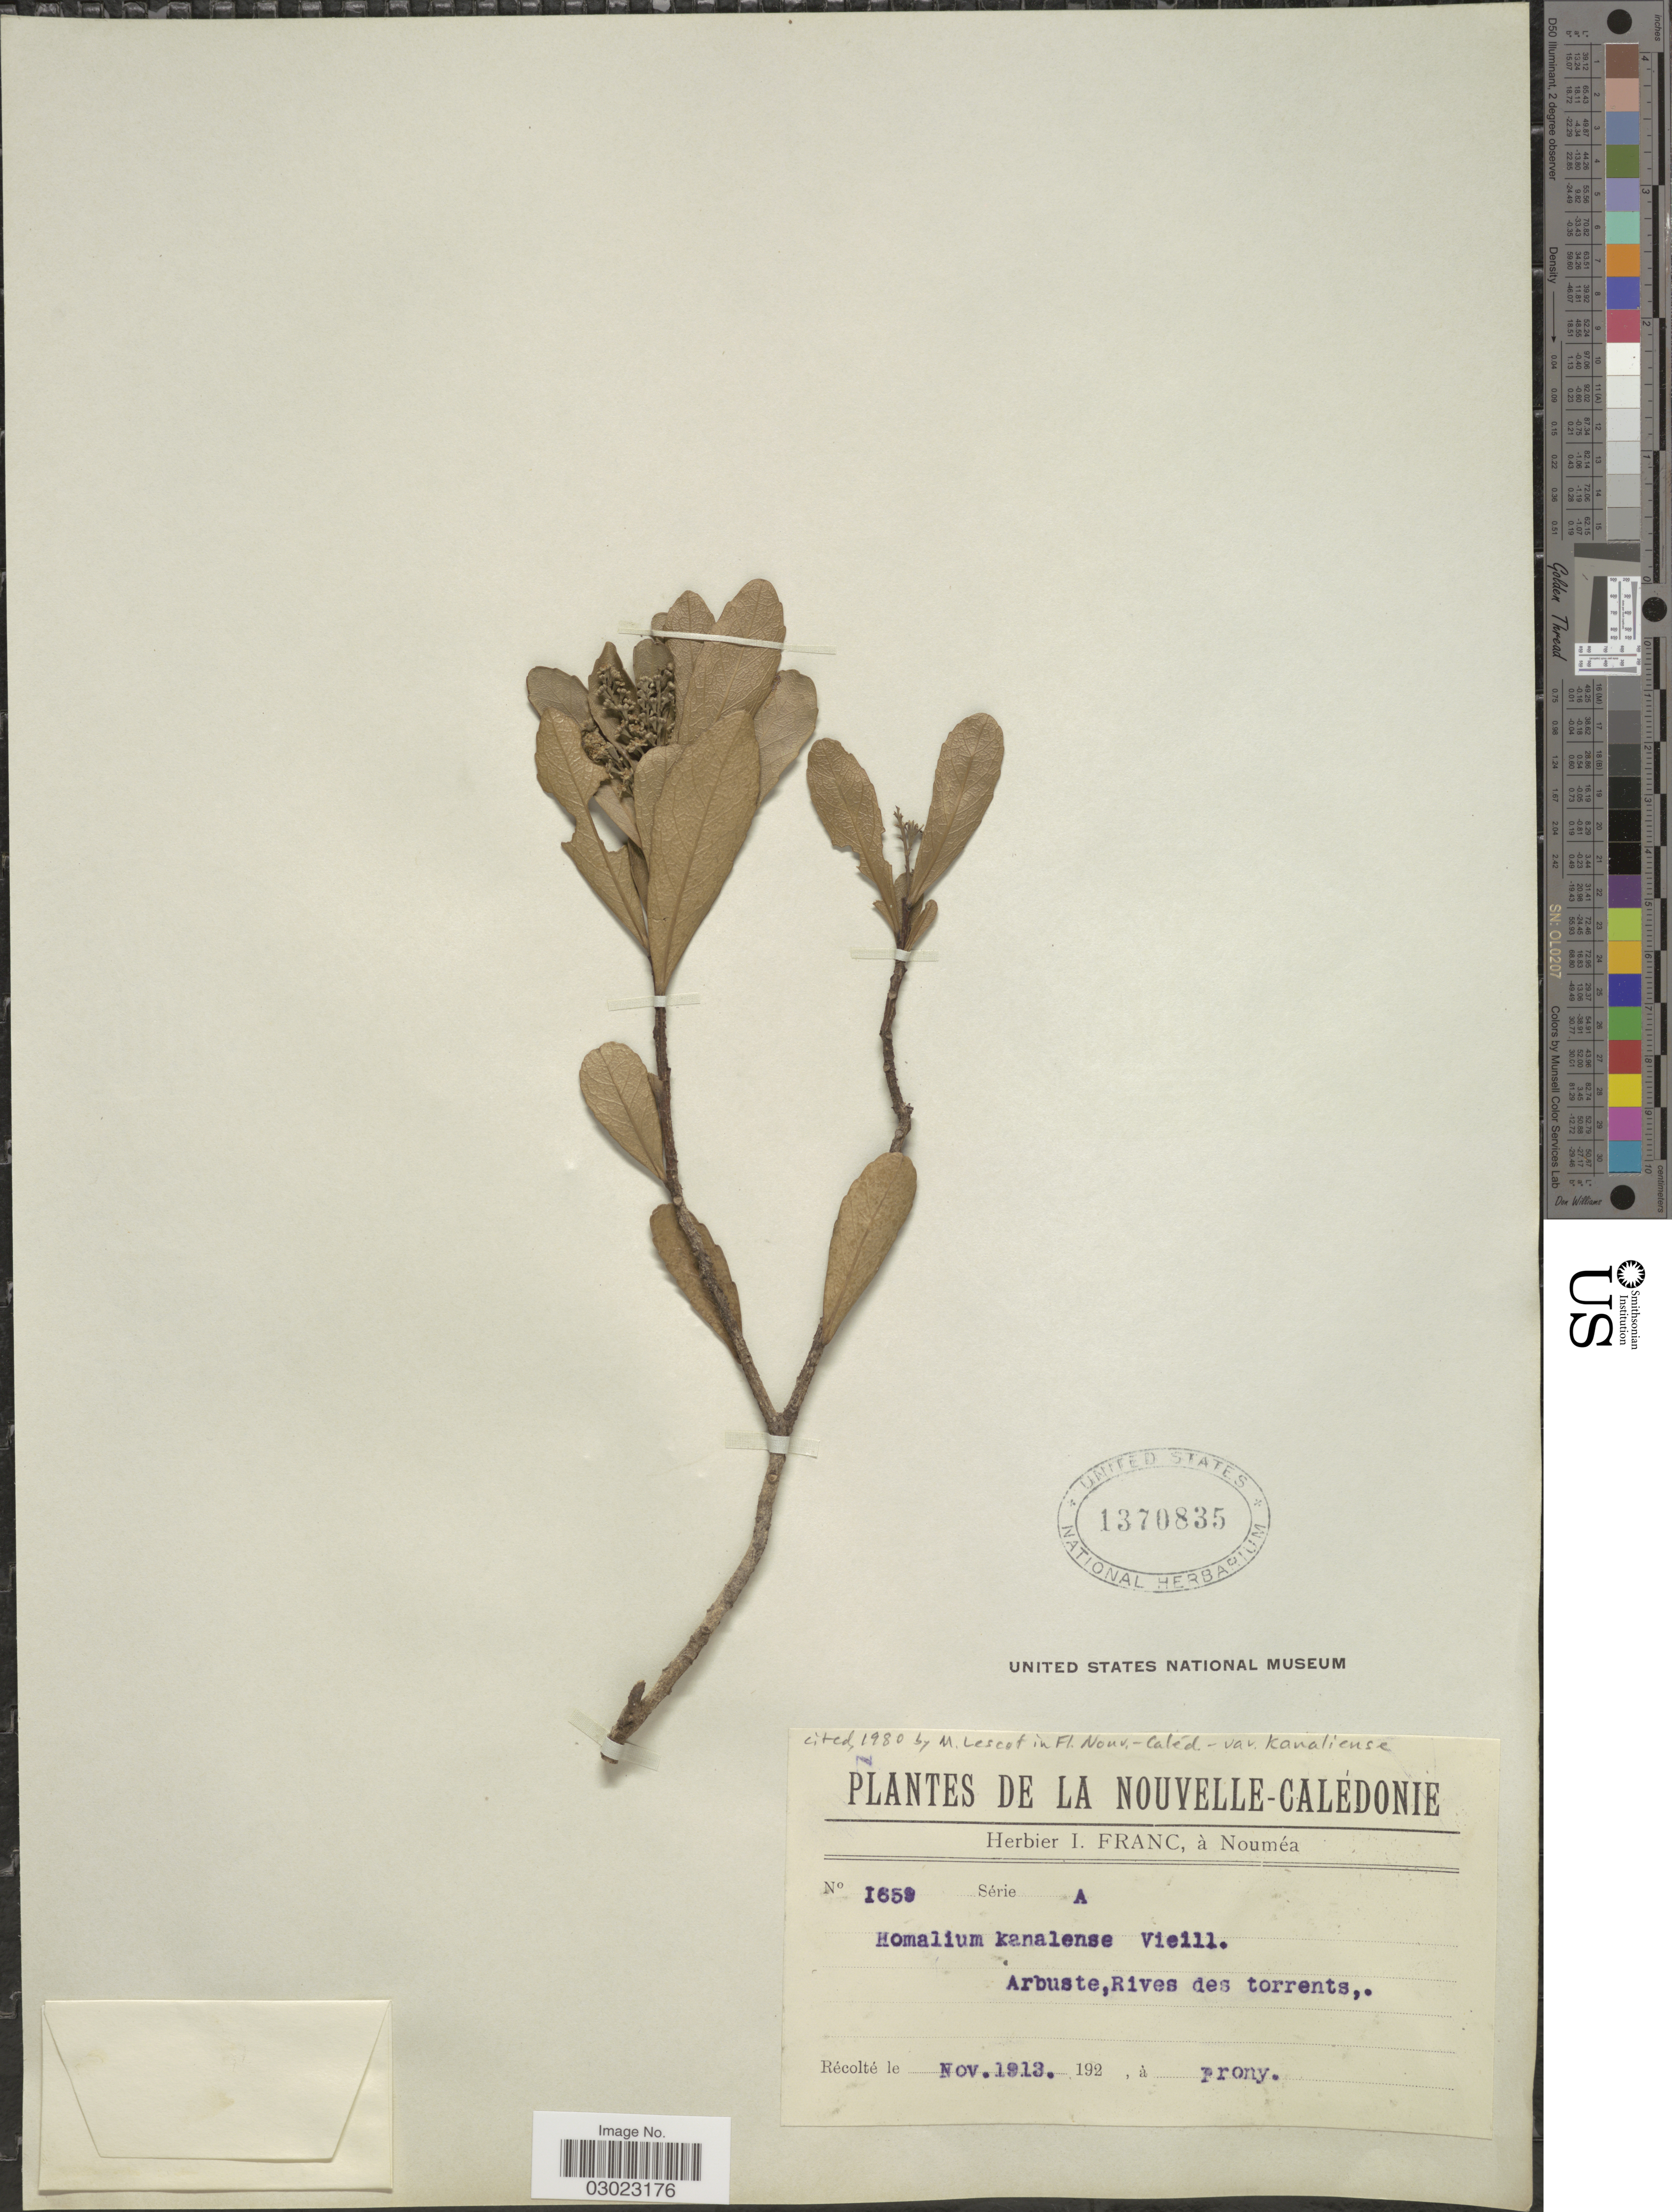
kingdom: Plantae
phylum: Tracheophyta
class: Magnoliopsida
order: Malpighiales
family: Salicaceae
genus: Homalium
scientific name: Homalium kanaliense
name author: Briq.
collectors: -. Prony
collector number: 1659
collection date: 1913-11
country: New Caledonia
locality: Nouvelle-Calédonie. Rives des torrents.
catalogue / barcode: US 1370835